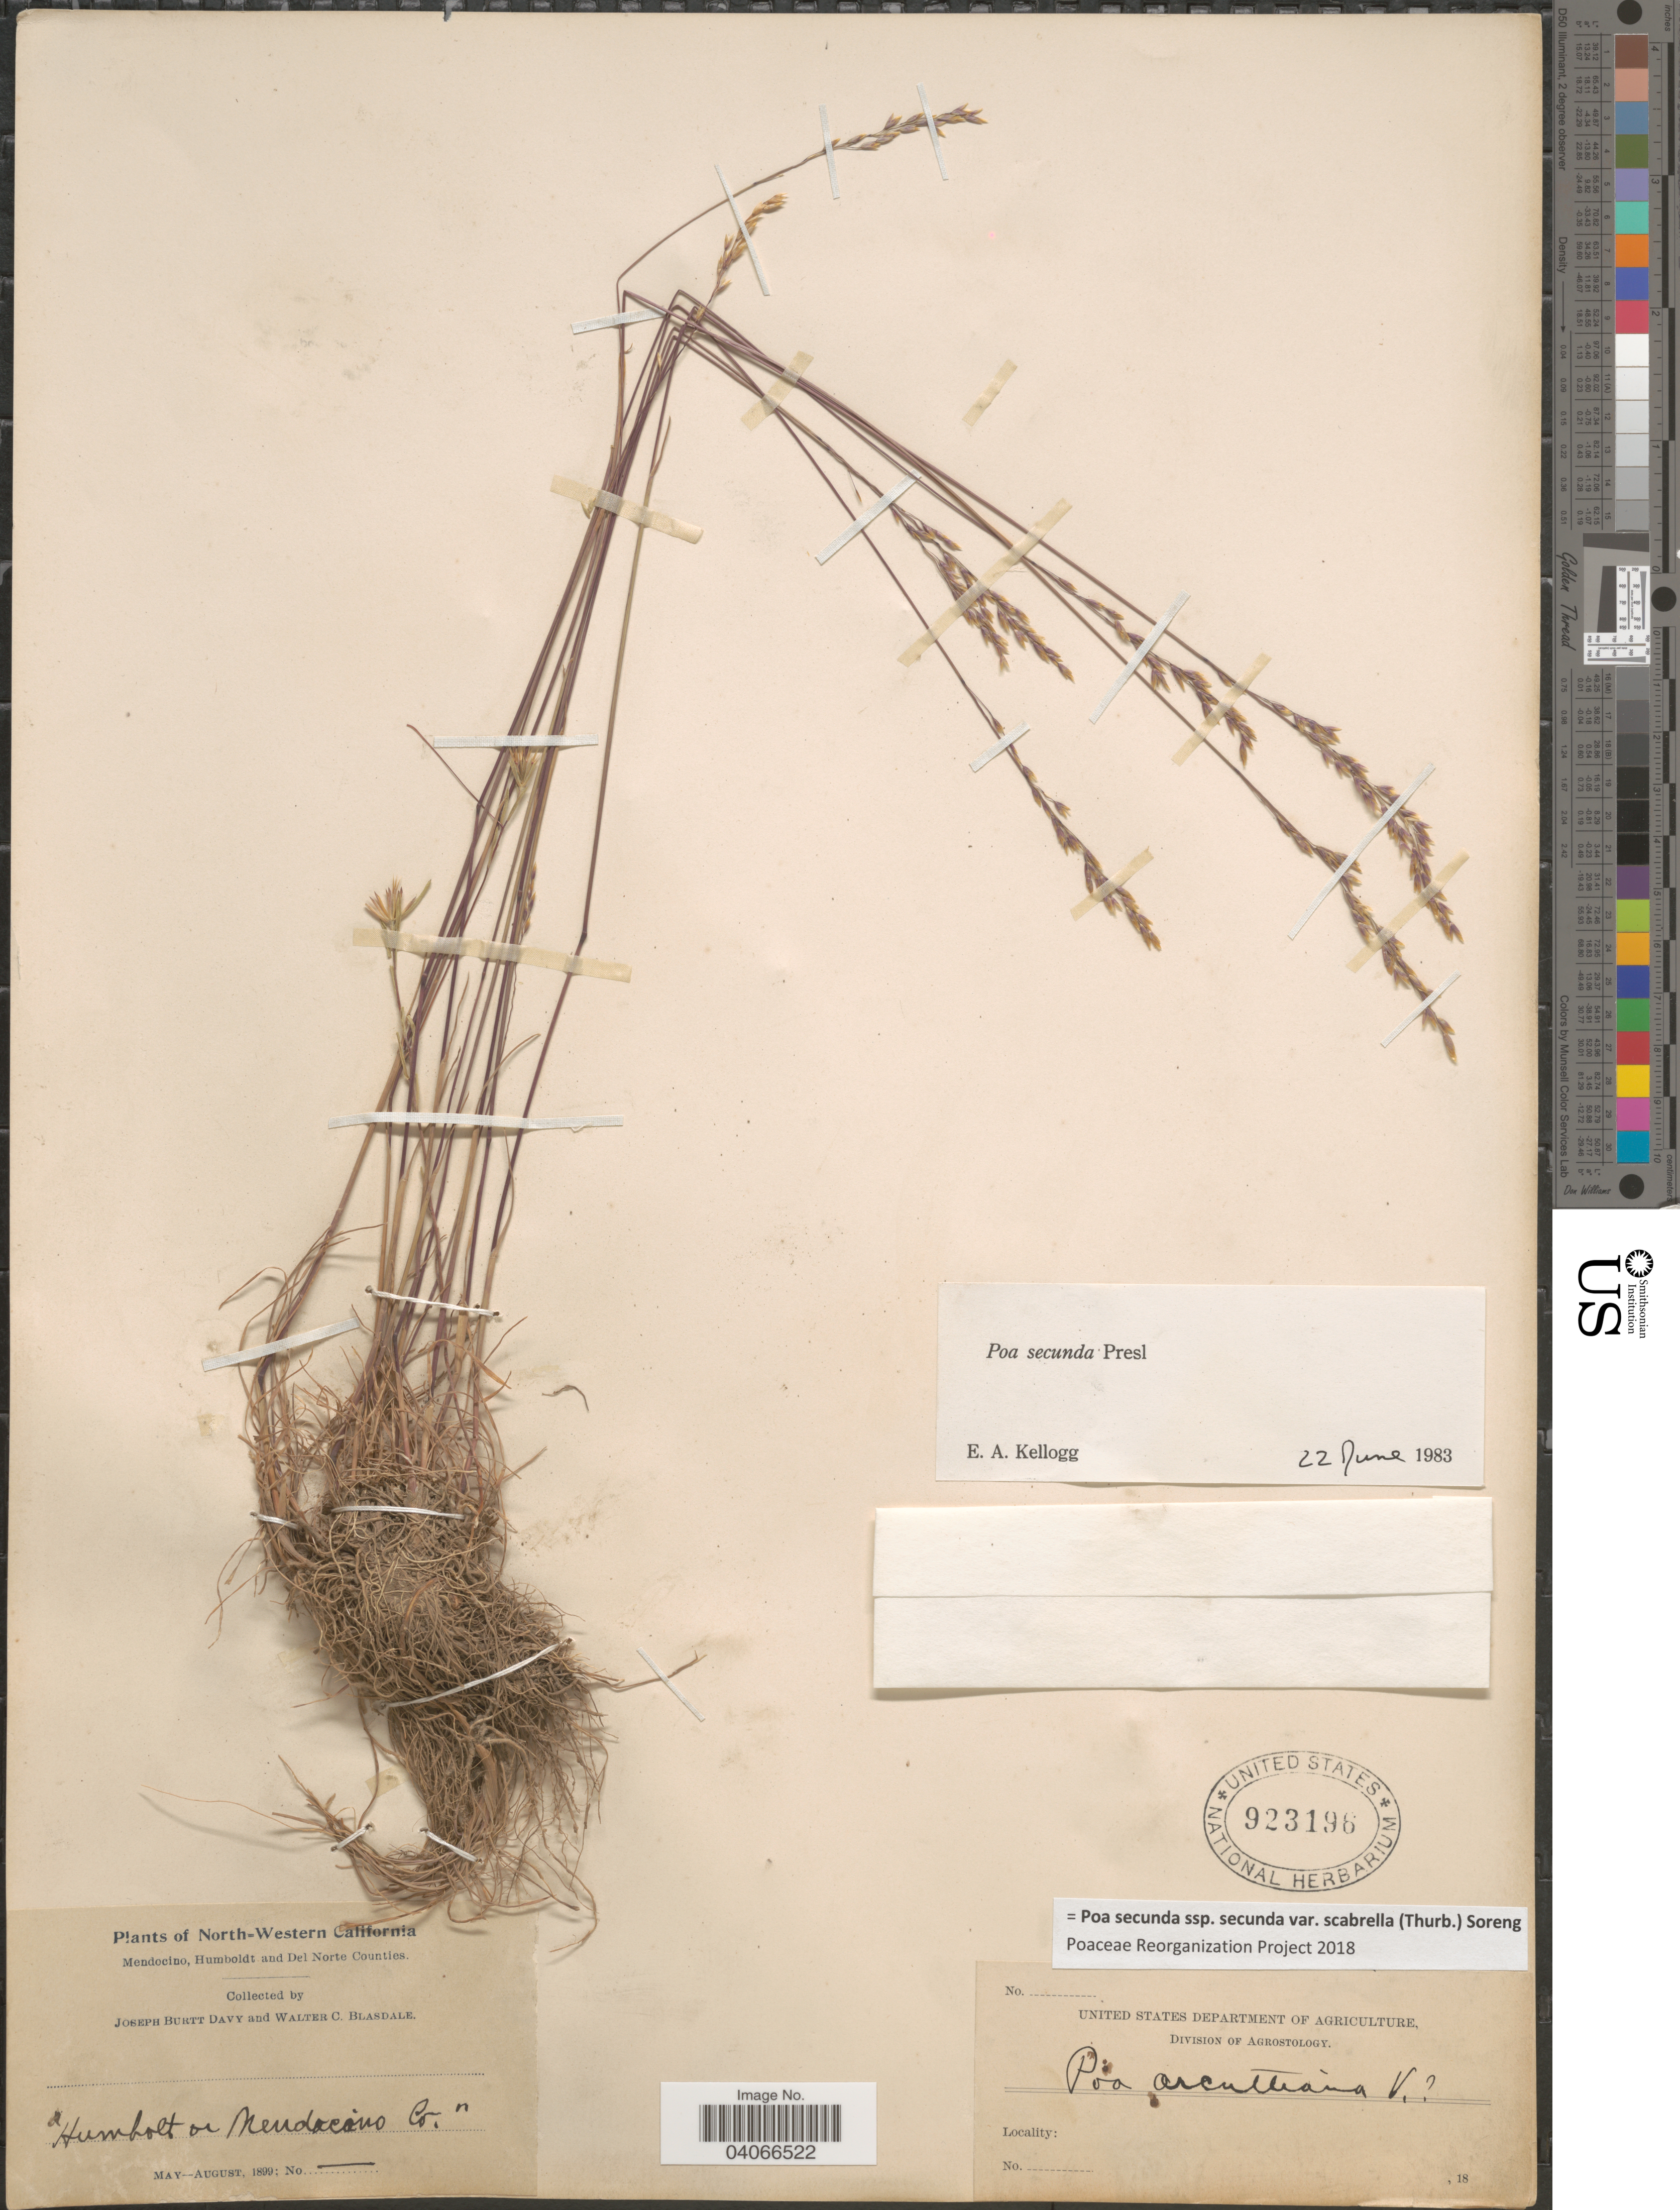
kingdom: Plantae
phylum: Tracheophyta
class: Liliopsida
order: Poales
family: Poaceae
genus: Poa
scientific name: Poa secunda subsp. secunda var. scabrella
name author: (Thurb.) Soreng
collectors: J. Burtt Davy & W. Blasdale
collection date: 1899-05/1899-08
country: United States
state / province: California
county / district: Mendocino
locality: North-Western California. Humbolt or Mendocino Co.n.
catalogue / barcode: US 923196